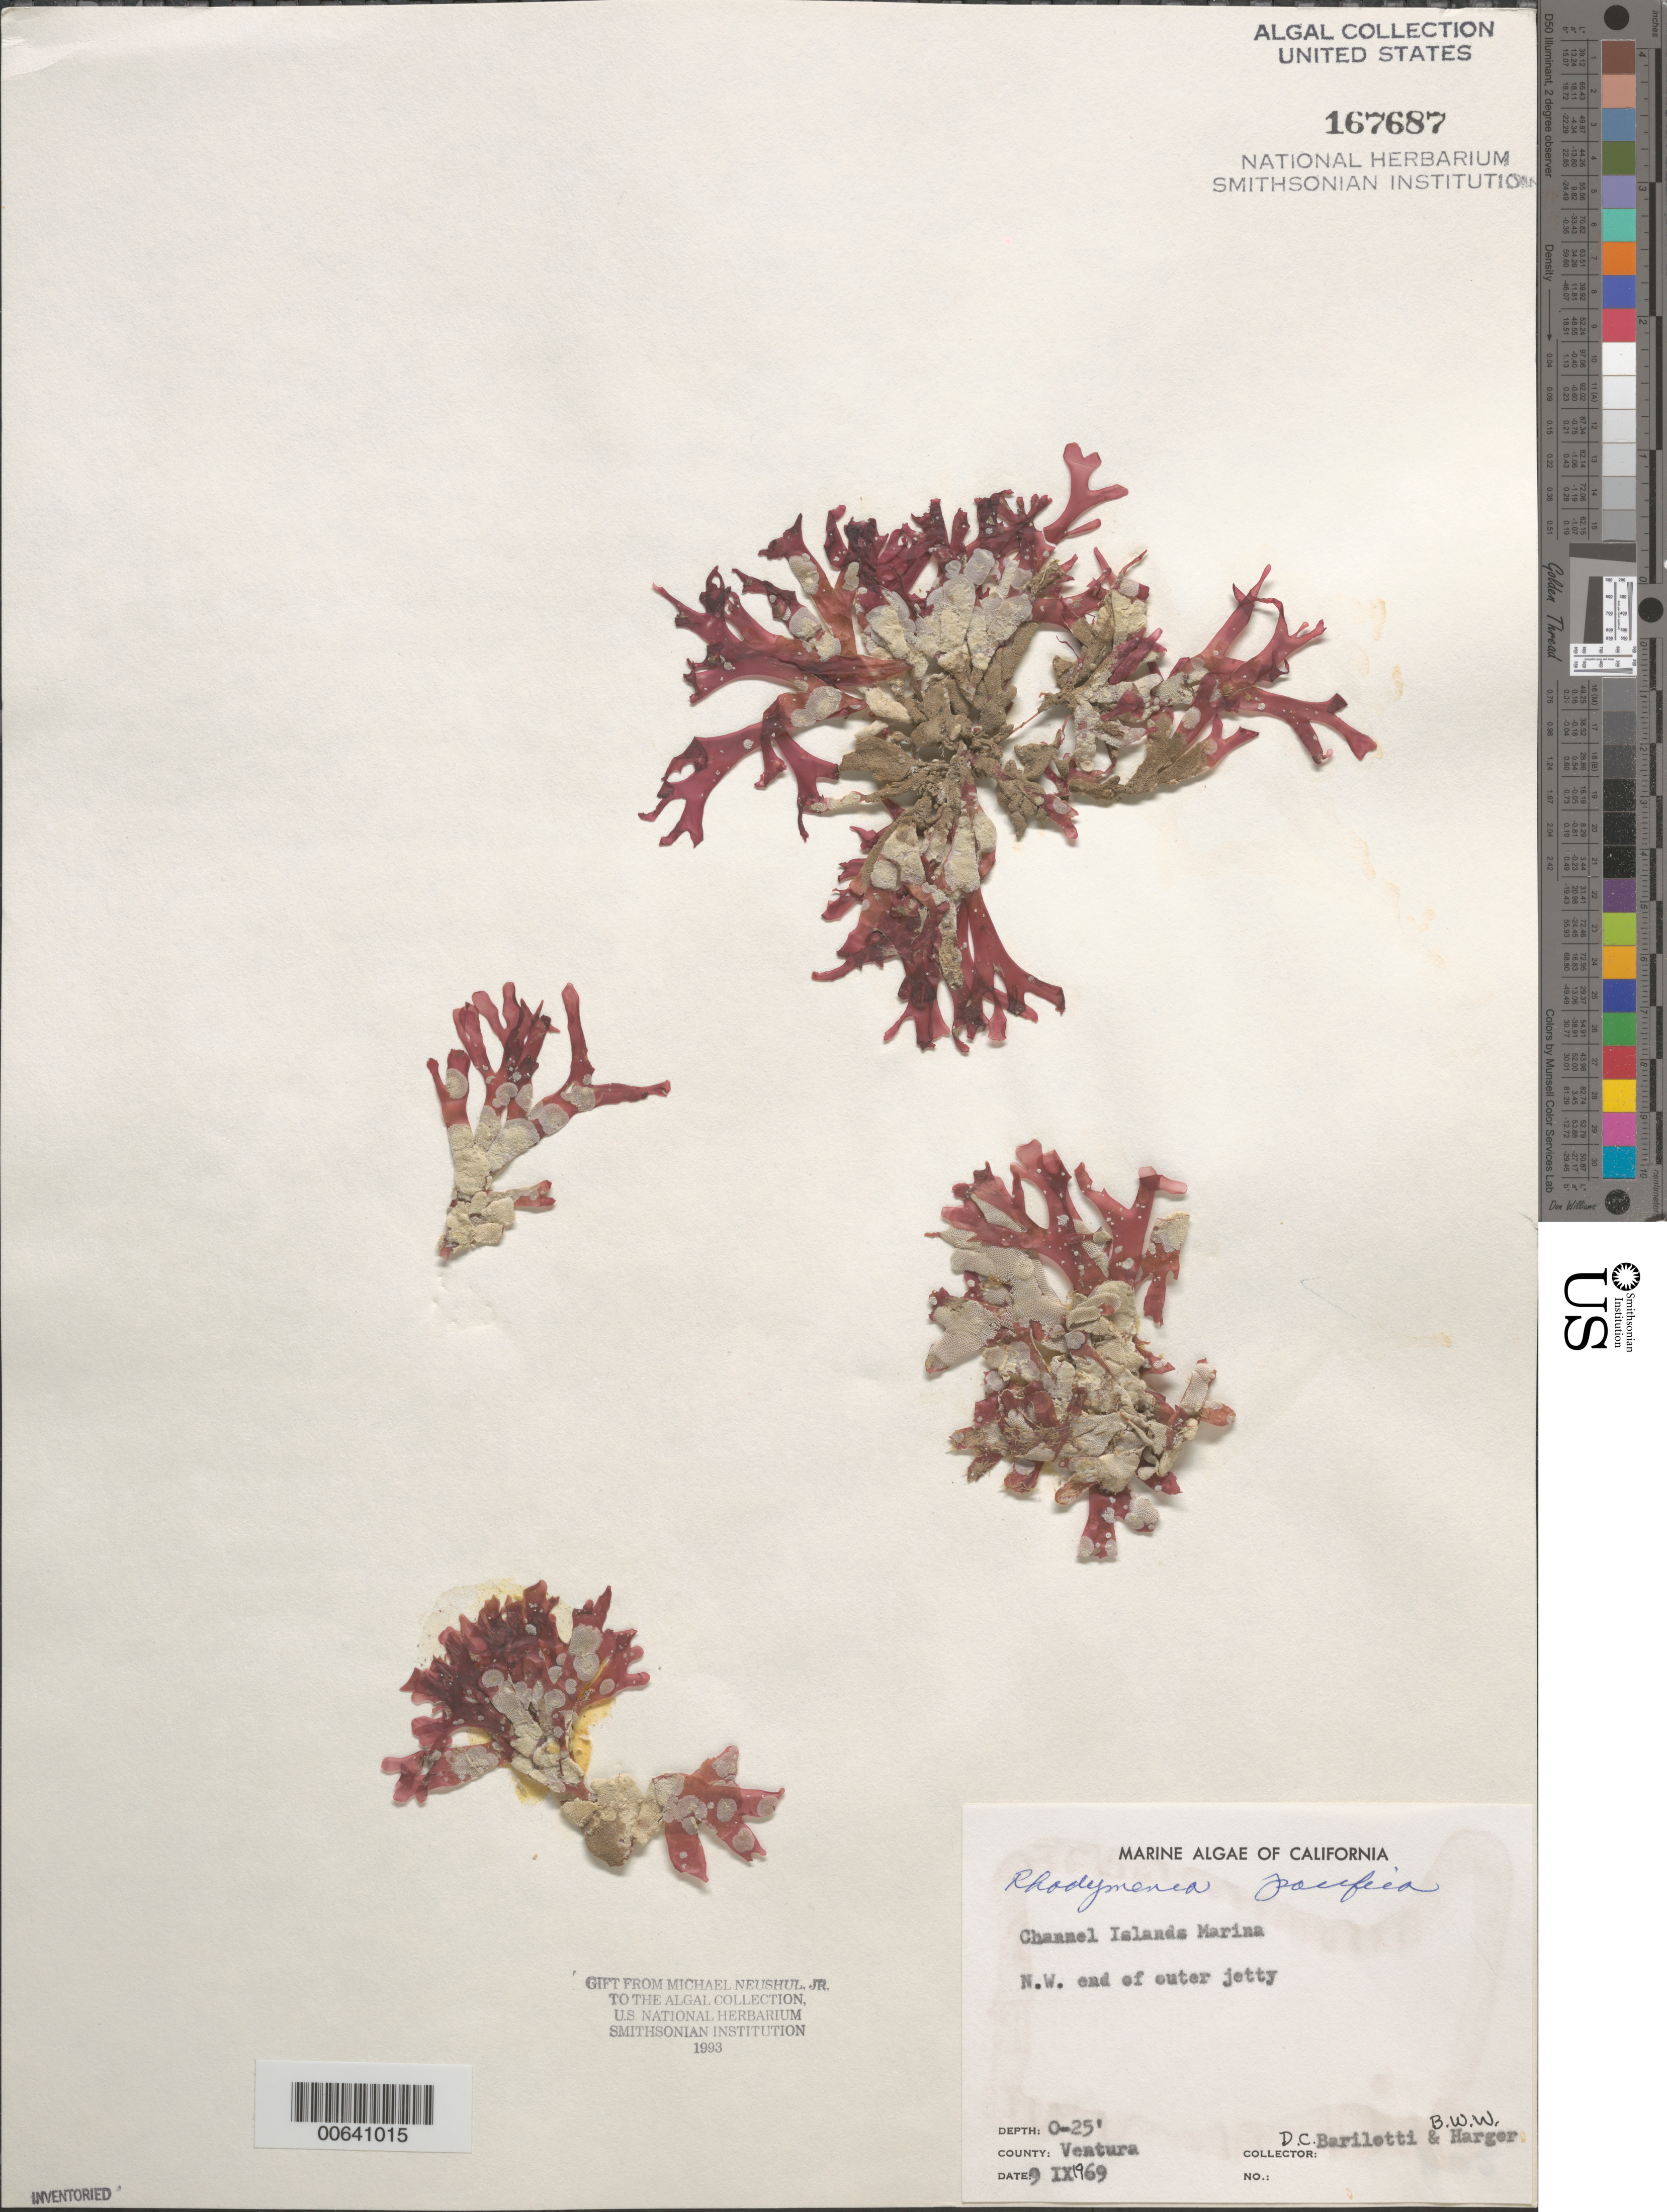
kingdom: Plantae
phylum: Rhodophyta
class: Florideophyceae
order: Rhodymeniales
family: Rhodymeniaceae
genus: Rhodymenia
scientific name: Rhodymenia pacifica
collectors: D. C. Barilotti & B. W. Harger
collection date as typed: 09 Sep 1969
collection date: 1969-09-09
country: United States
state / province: California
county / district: Ventura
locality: Channel Islands Marina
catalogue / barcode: US 167687